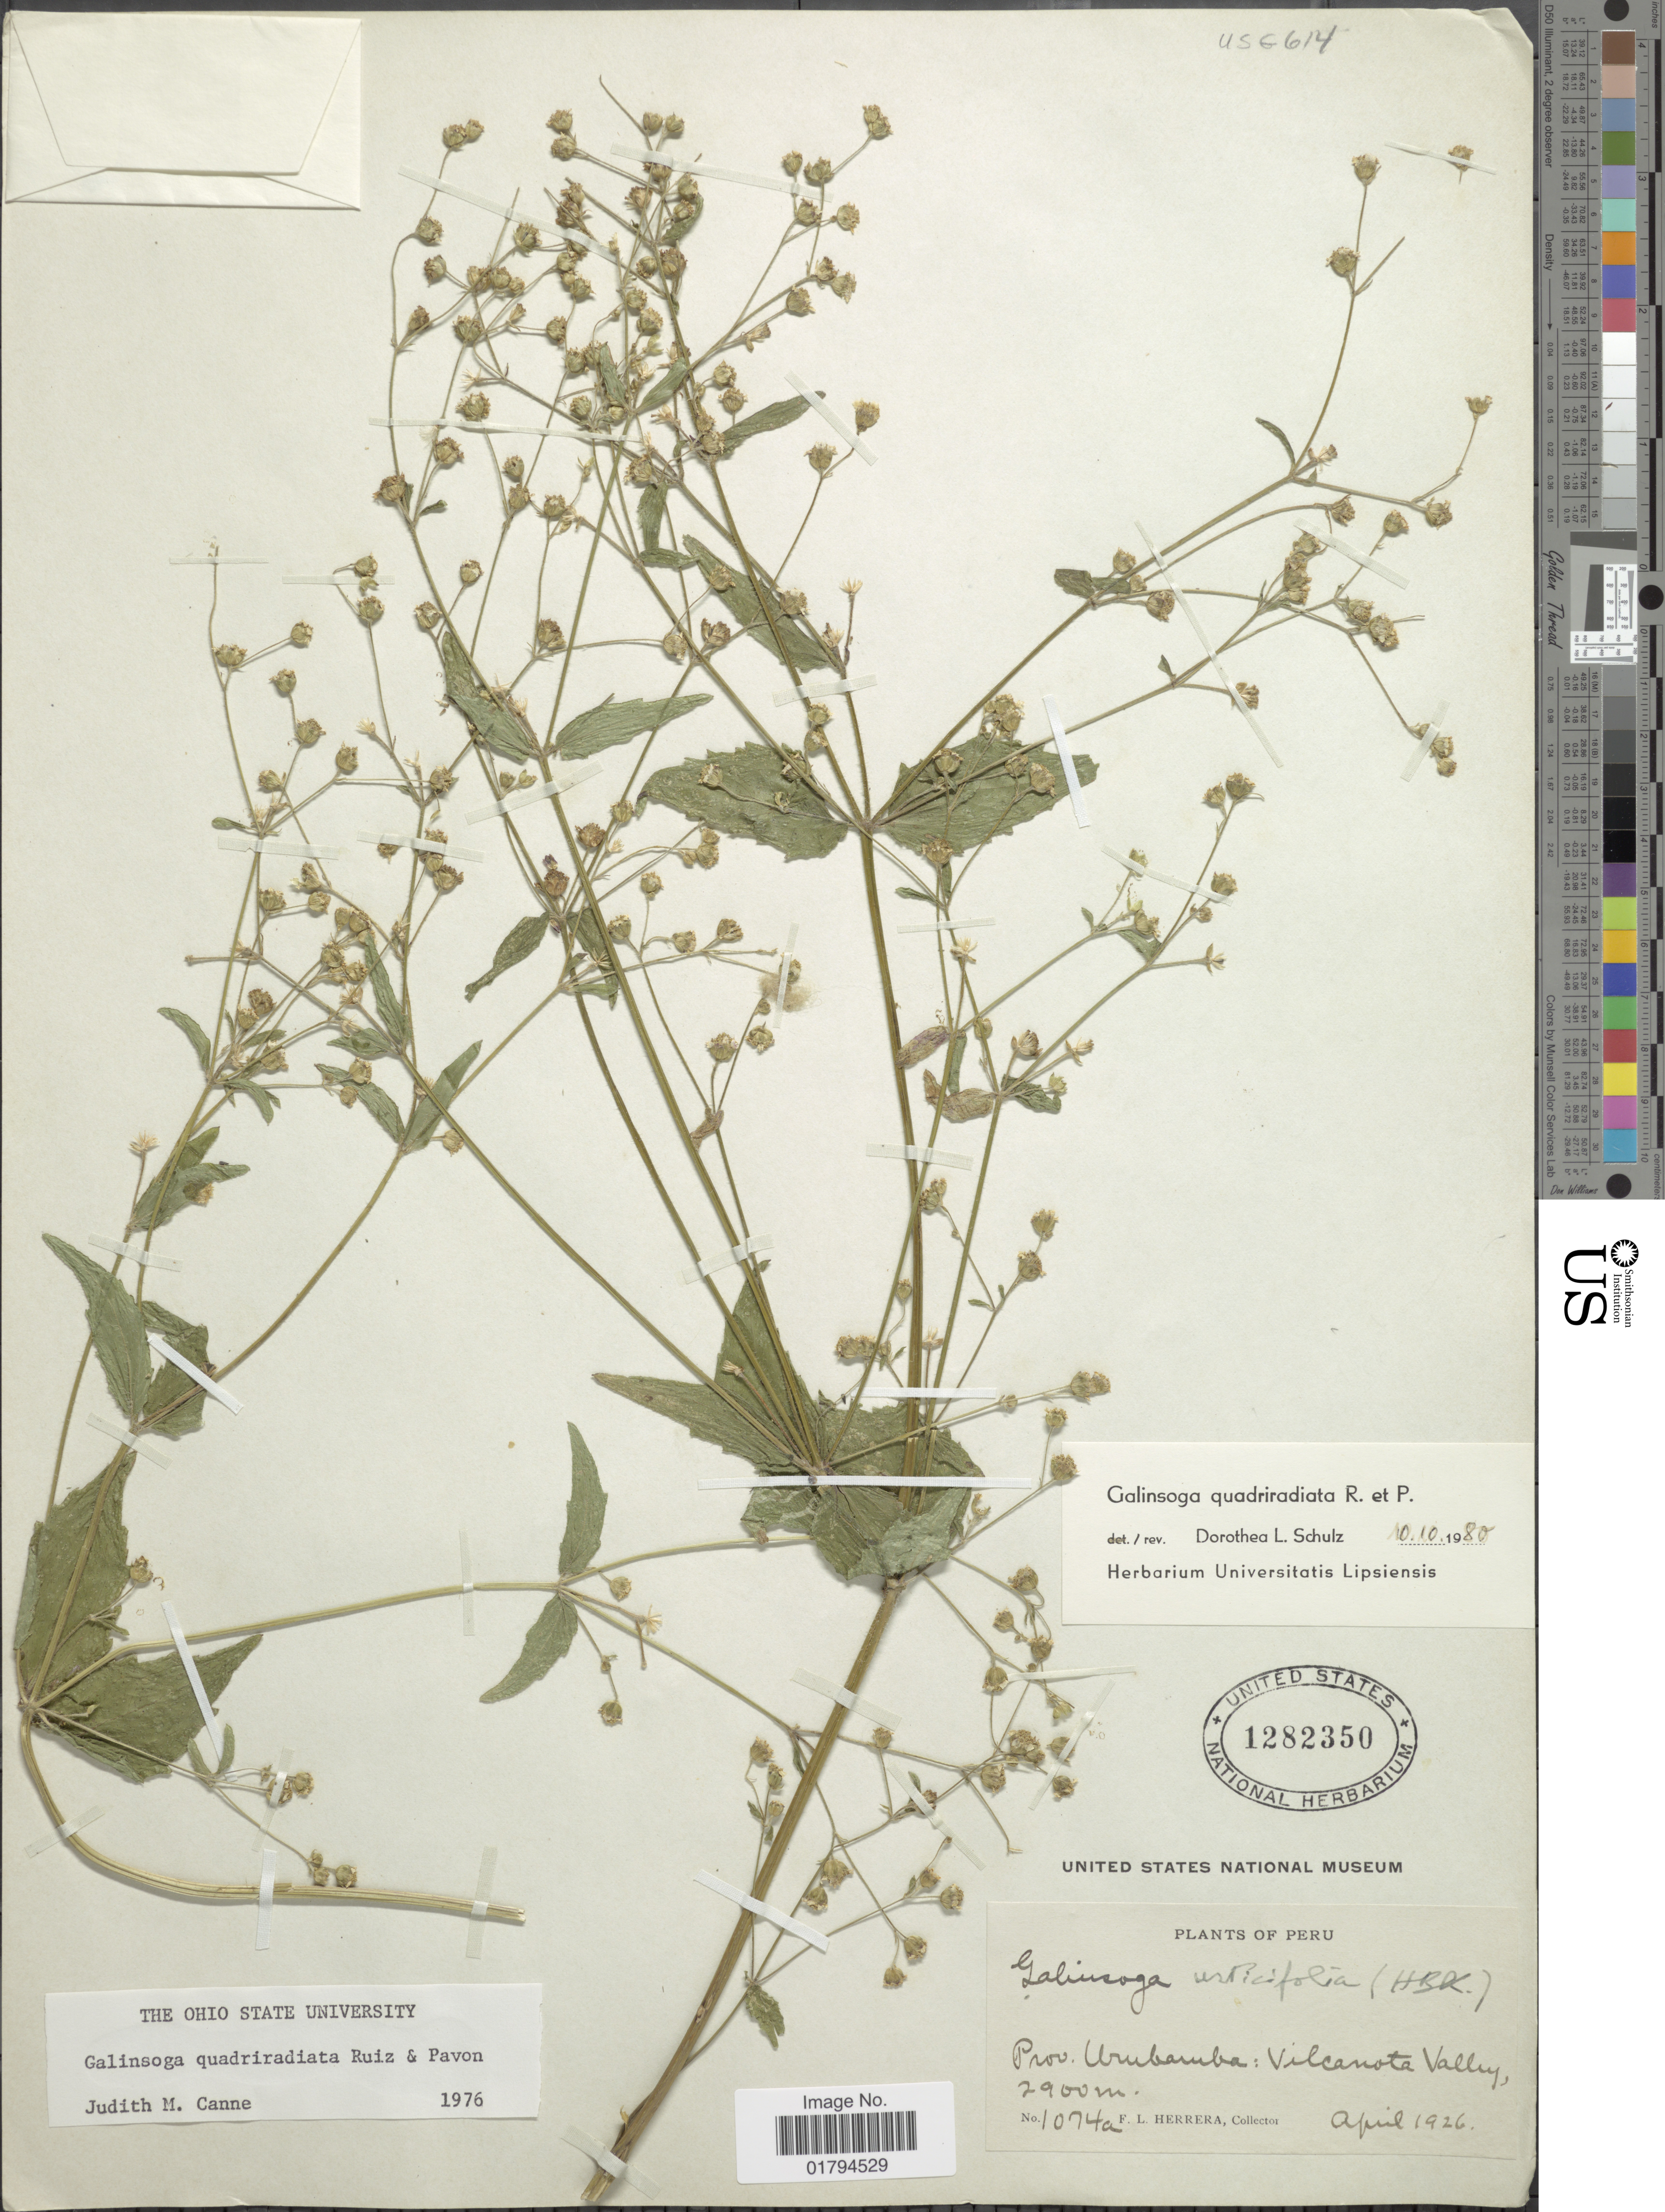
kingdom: Plantae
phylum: Tracheophyta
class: Magnoliopsida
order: Asterales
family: Asteraceae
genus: Galinsoga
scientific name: Galinsoga quadriradiata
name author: Ruiz & Pav.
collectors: F. L. Herrera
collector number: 1074a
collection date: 1926-04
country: Peru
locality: Prov. Urubamba: Vilcanote Valley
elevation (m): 2900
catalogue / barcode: US 1282350